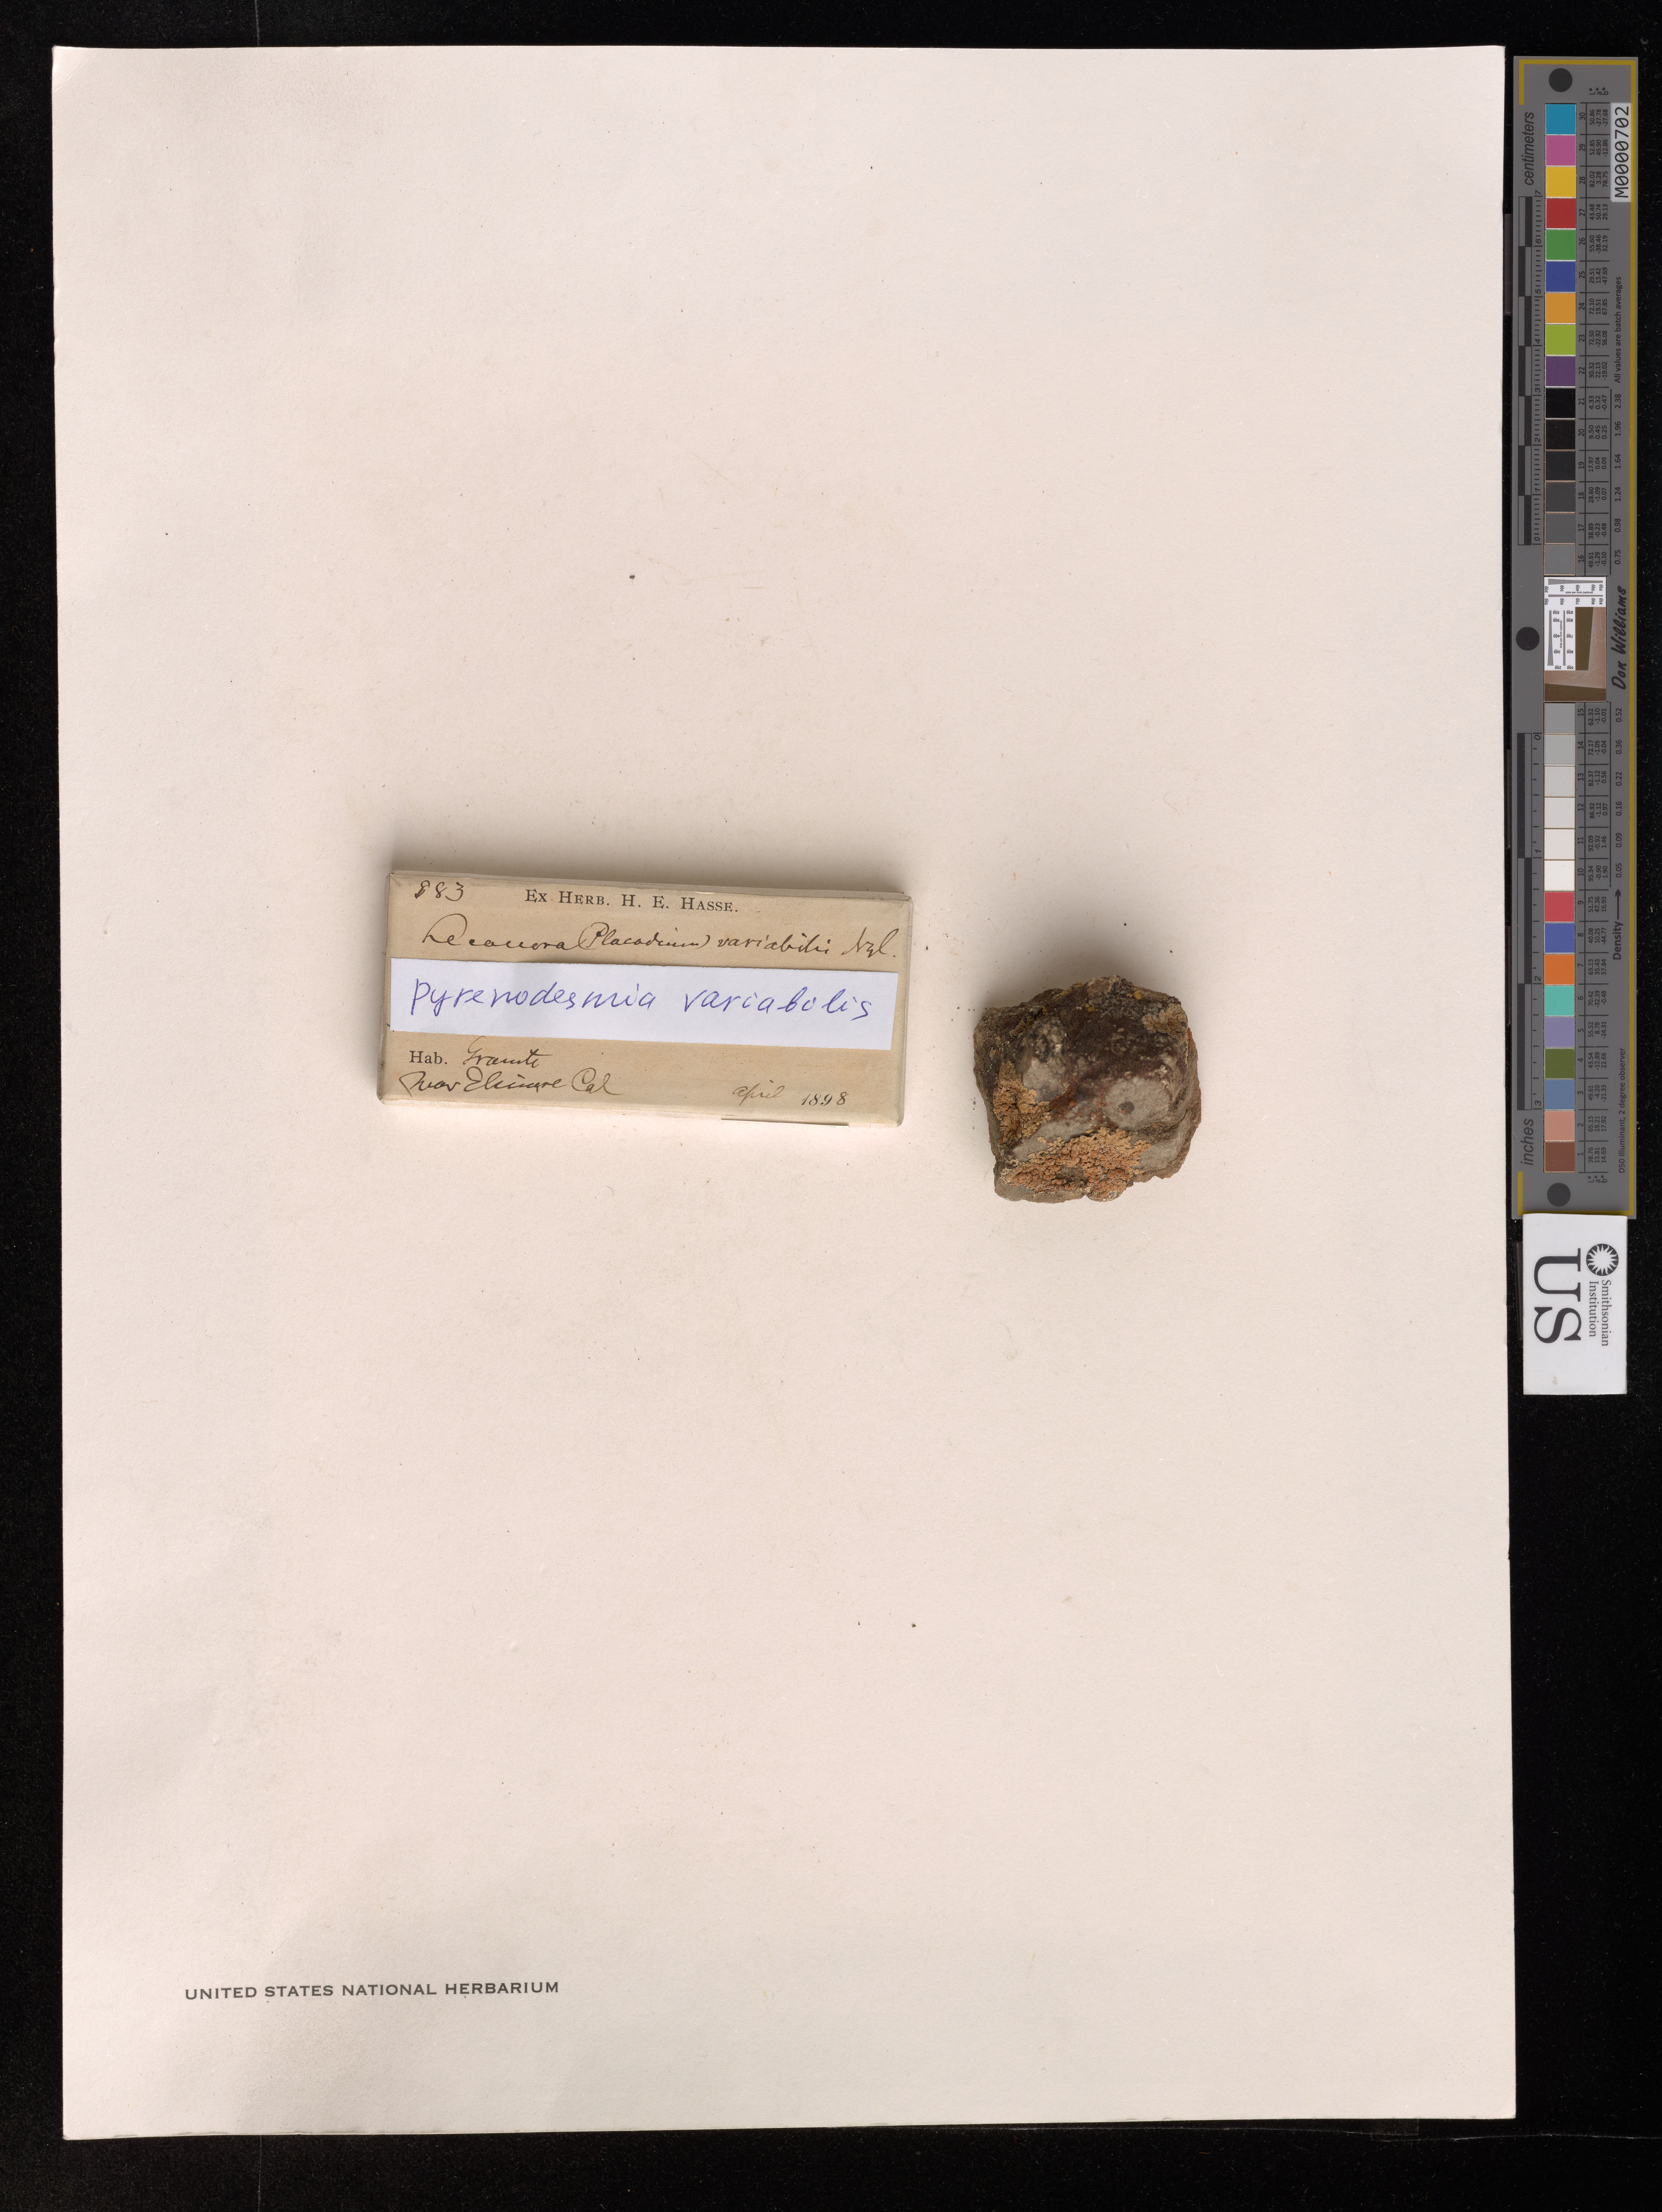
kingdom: Fungi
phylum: Ascomycota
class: Lecanoromycetes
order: Teloschistales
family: Teloschistaceae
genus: Pyrenodesmia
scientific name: Pyrenodesmia variabilis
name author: (Pers.) A. Massal.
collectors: ex herb. H.E. Hasse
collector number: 883*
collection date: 1898-04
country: United States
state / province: California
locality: Granite near Elsinore*.